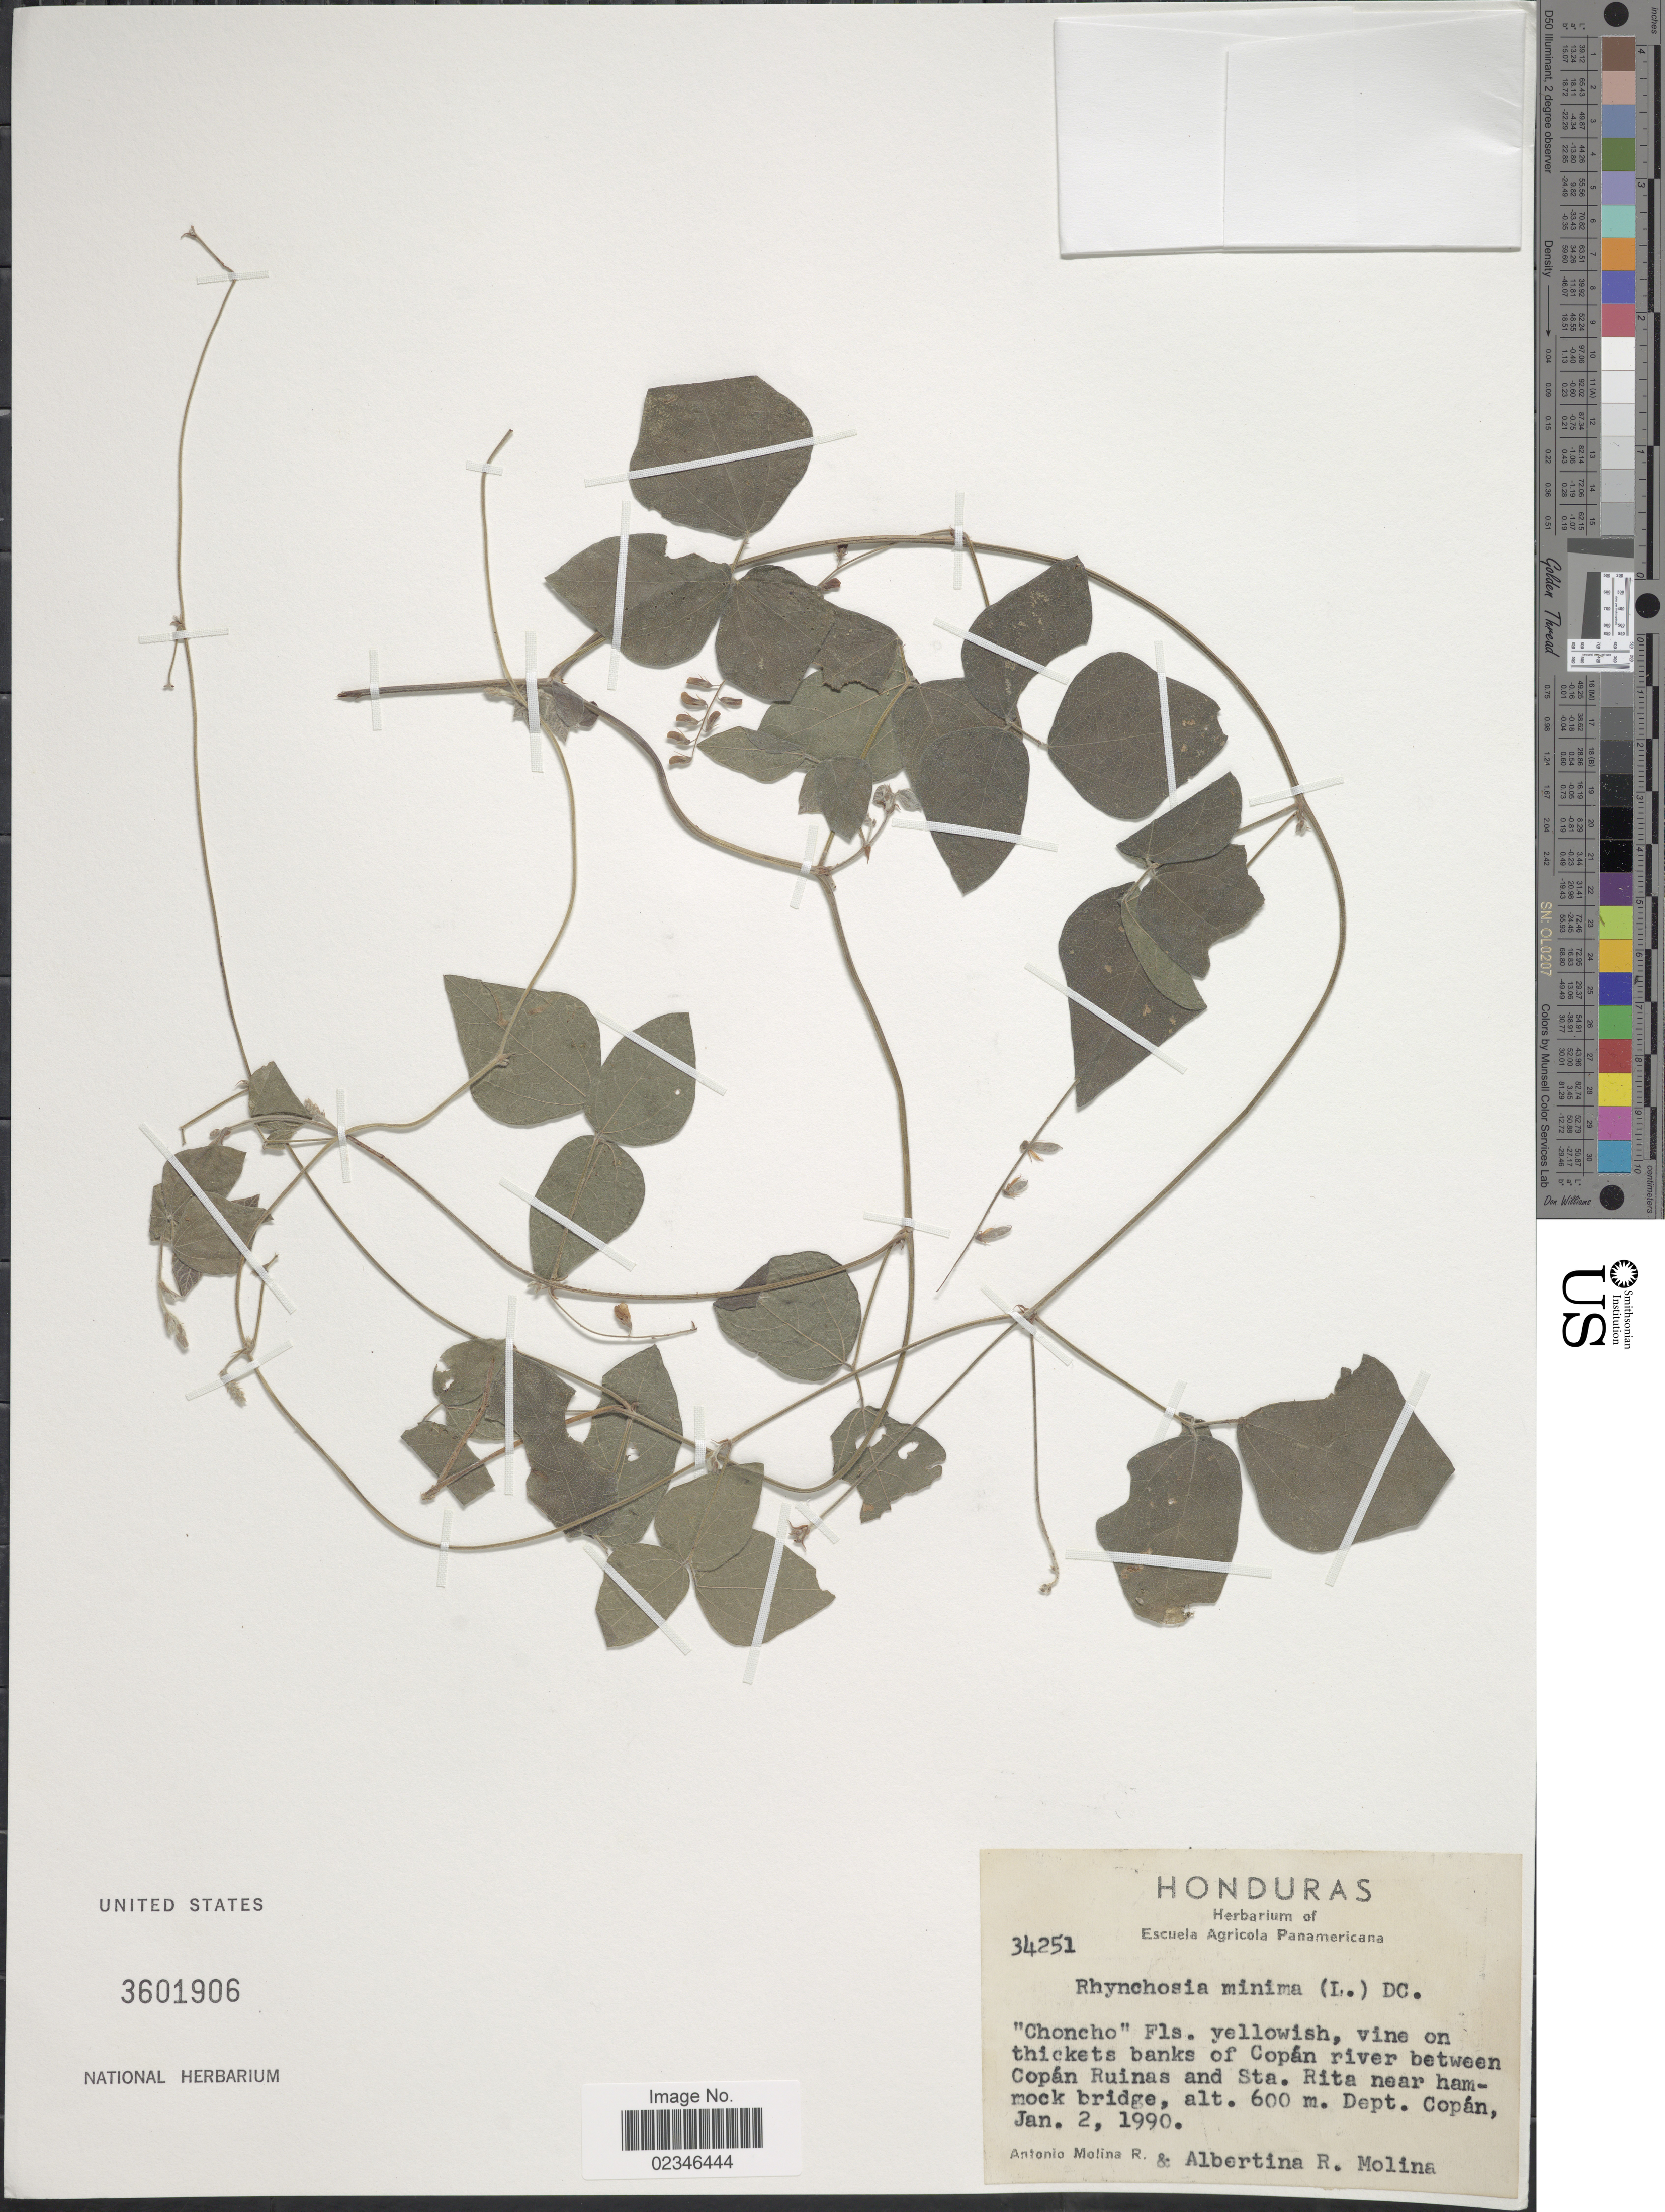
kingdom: Plantae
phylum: Tracheophyta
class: Magnoliopsida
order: Fabales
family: Fabaceae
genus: Rhynchosia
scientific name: Rhynchosia minima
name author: (L.) DC.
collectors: A. Molina R. & A. R. Molina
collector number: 34251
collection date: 1990-01-02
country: Honduras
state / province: Copán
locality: Vine on thickets banks of Copán river between Copán Ruinas and Sta. Rita near hammock bridge. Dept. Copán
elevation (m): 600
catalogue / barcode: US 3601906